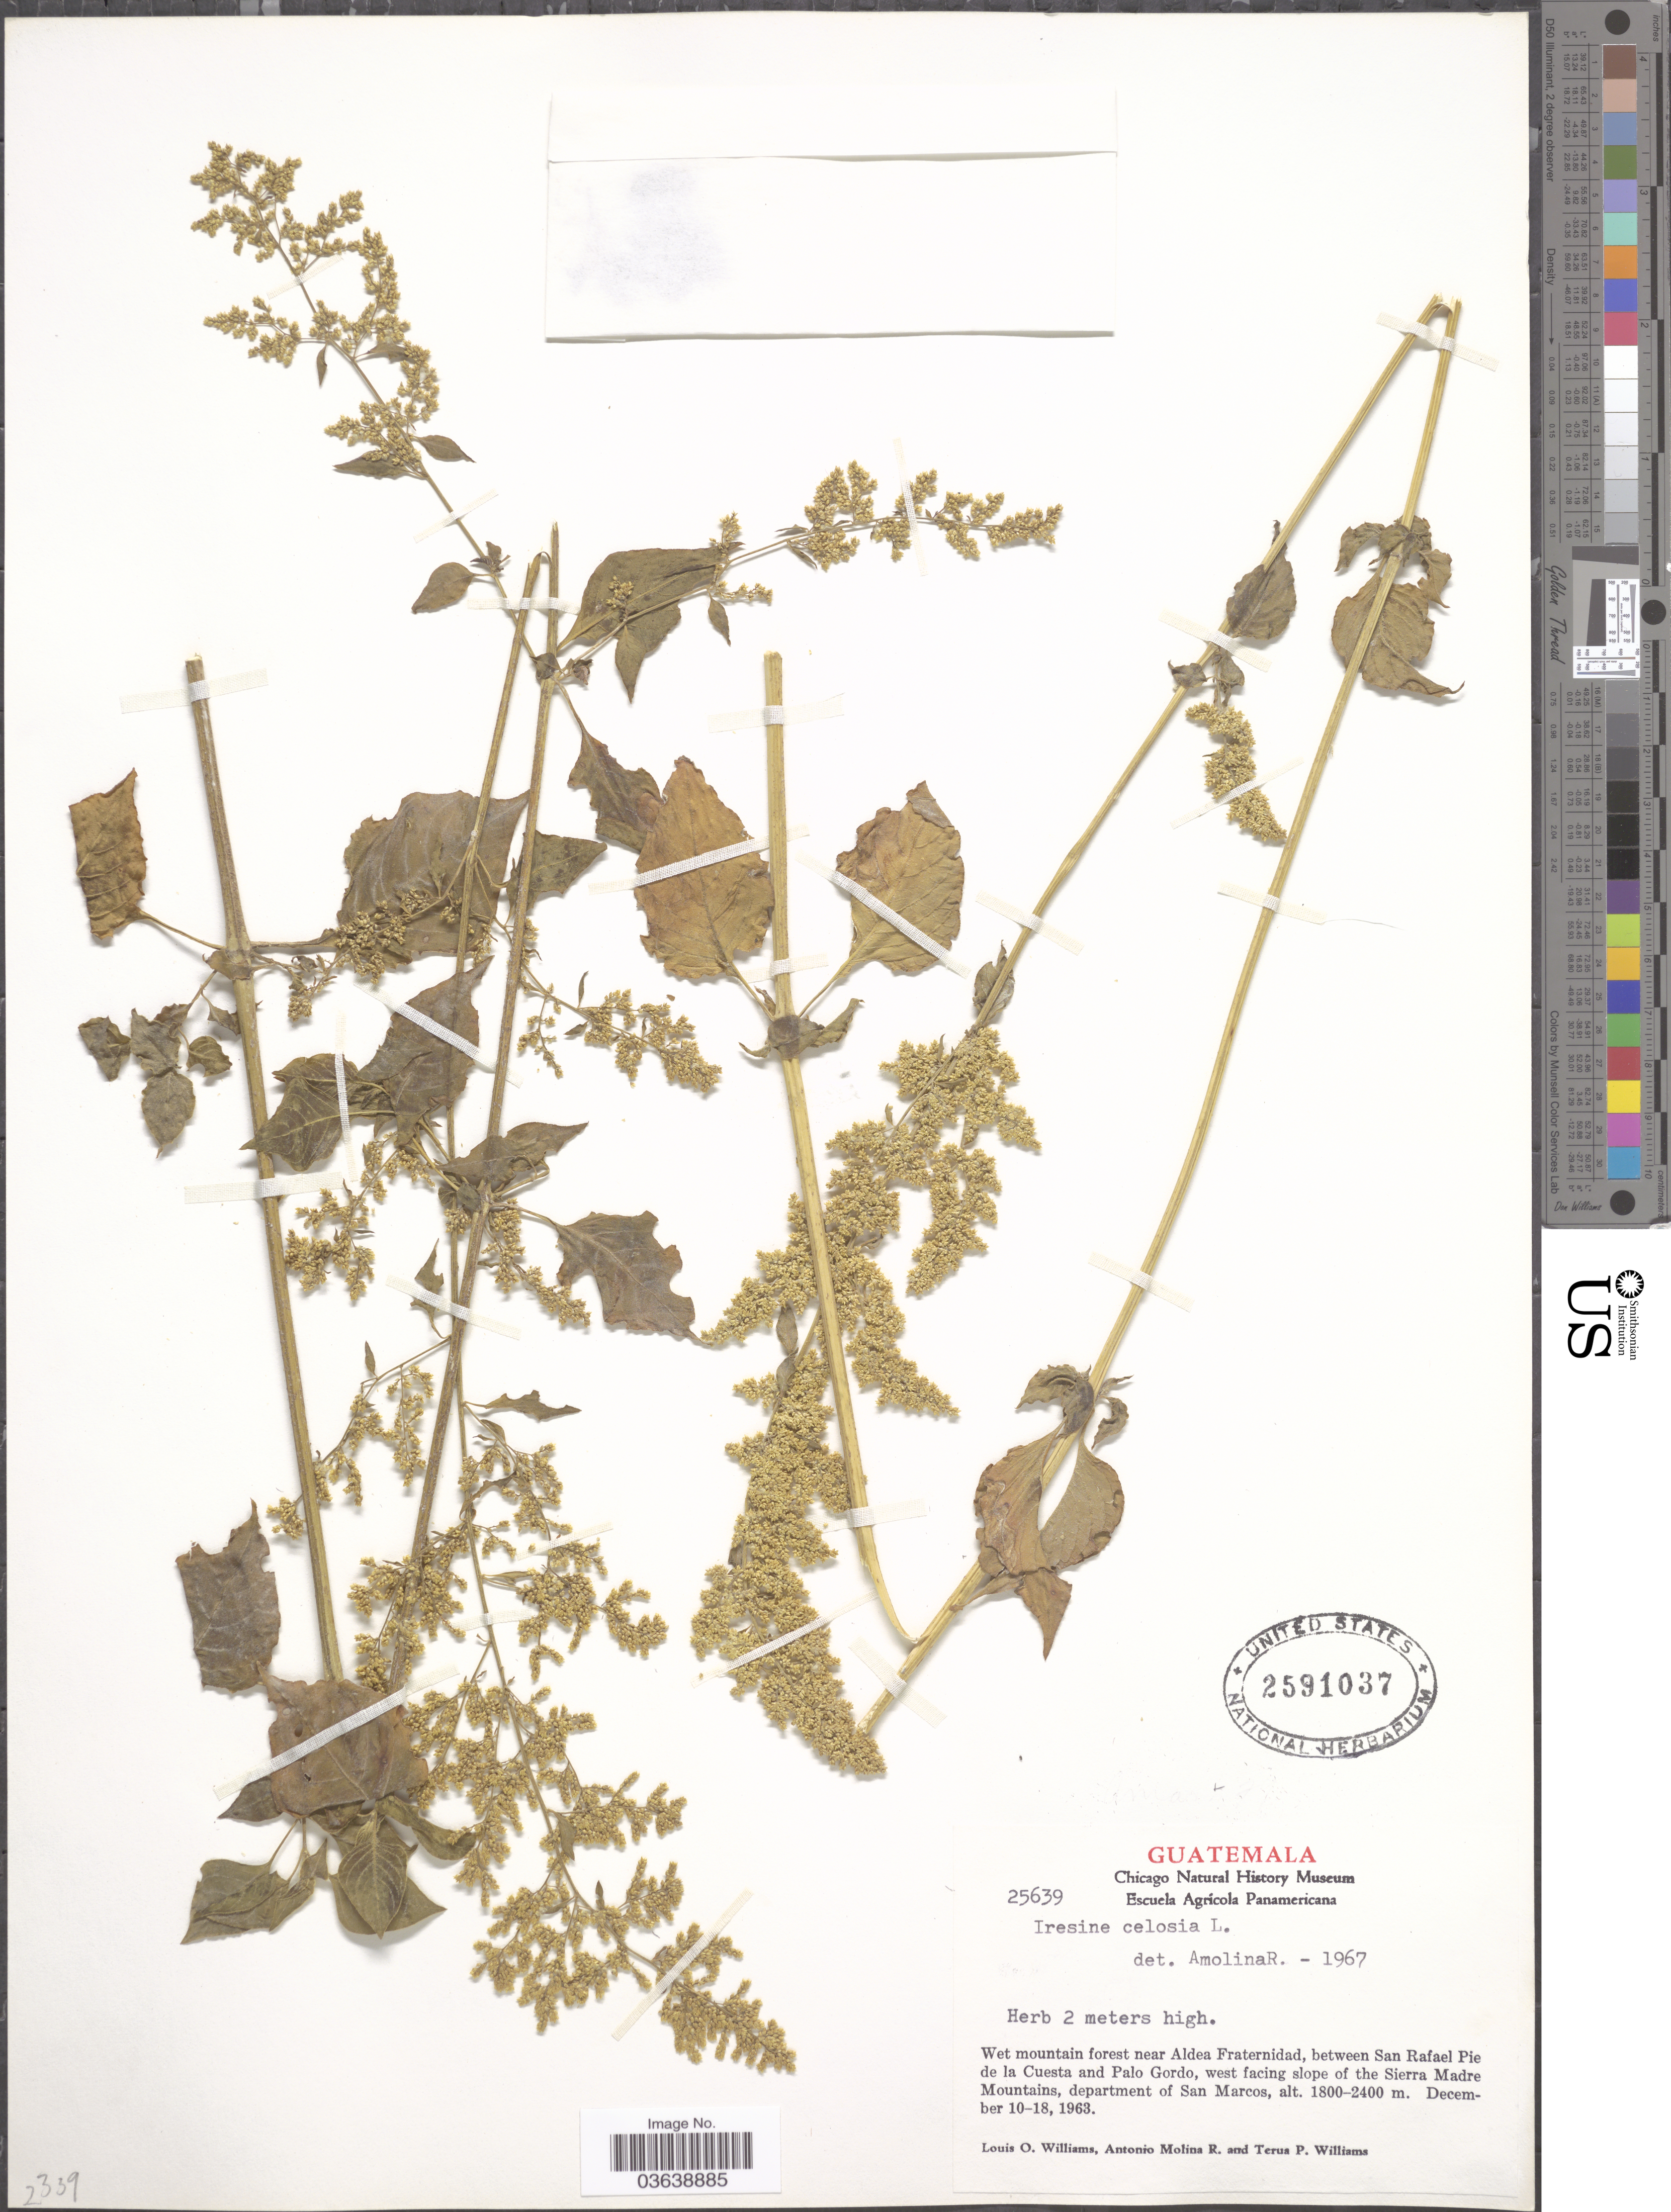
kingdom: Plantae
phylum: Tracheophyta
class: Magnoliopsida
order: Caryophyllales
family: Amaranthaceae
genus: Iresine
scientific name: Iresine celosia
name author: L.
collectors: L. O. Williams, A. Molina R. & T. Williams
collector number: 25639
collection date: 1963-12-10/1963-12-18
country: Guatemala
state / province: San Marcos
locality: Wet mountain forest near Aldea Fraternidad, between San Rafael Pie de la Cuesta and Palo Gordo, west facing slope of the Sierra Madre Mountains, department of San Marcos.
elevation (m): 1800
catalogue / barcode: US 2591037